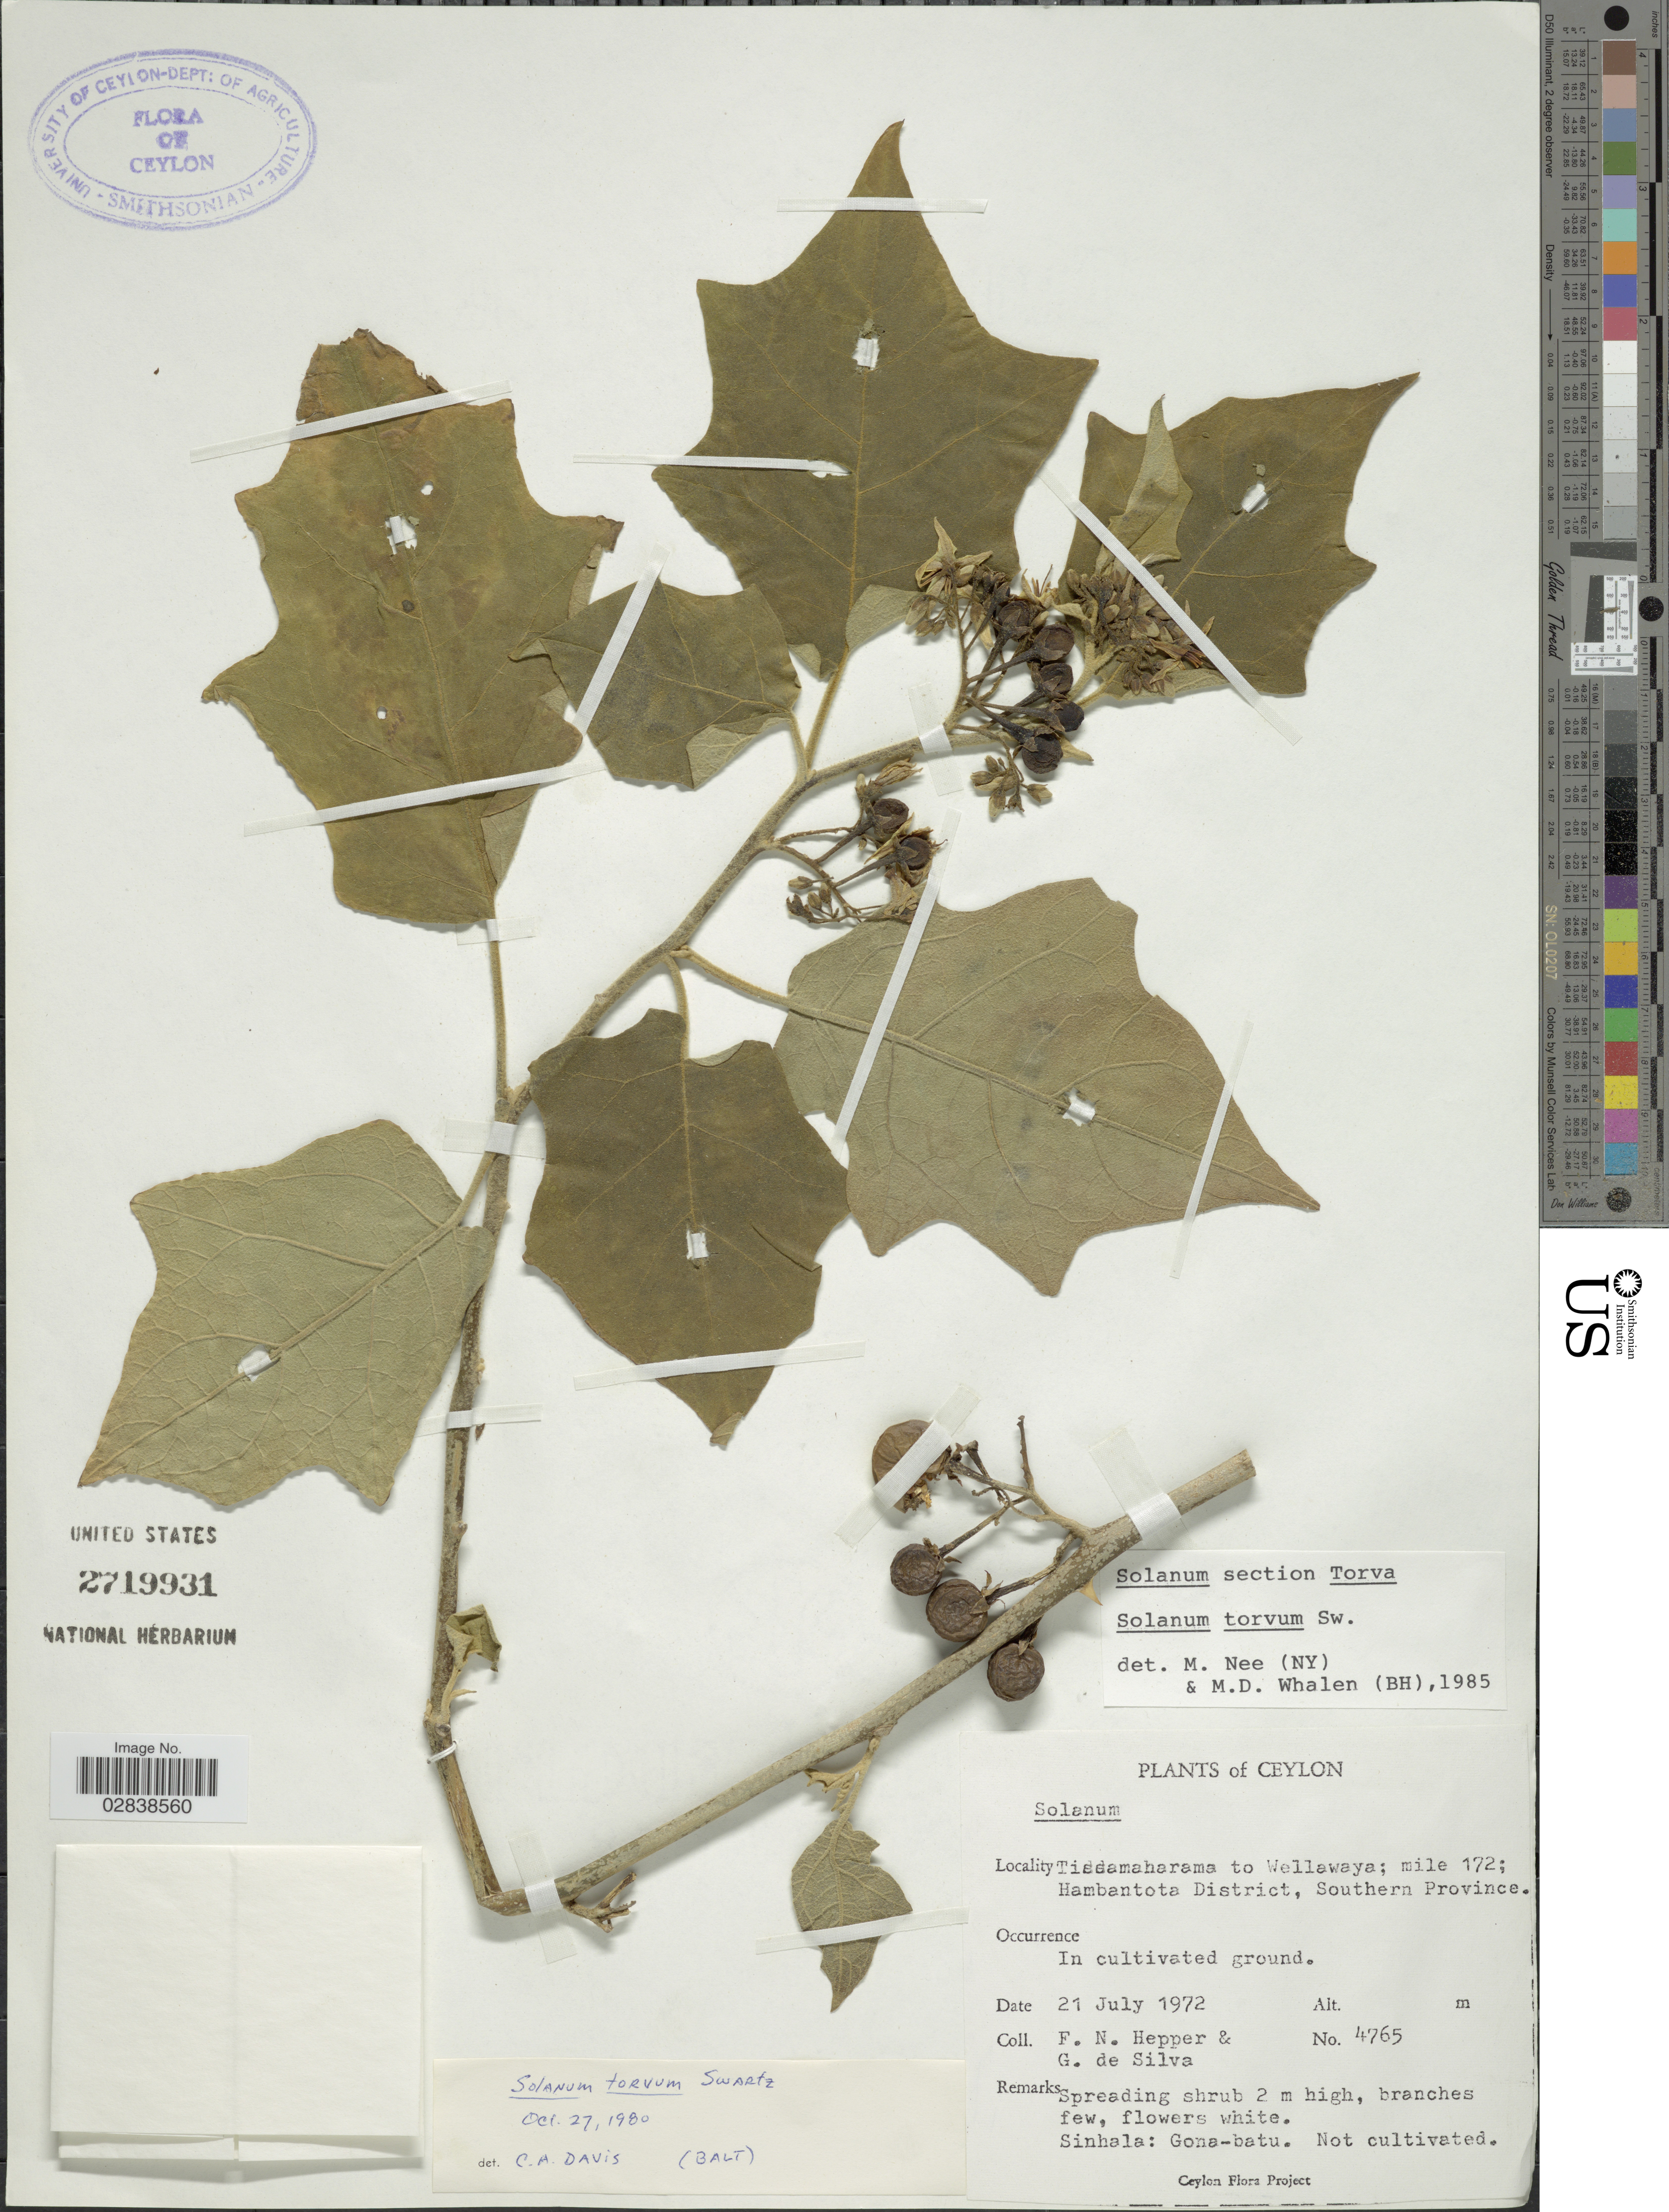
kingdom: Plantae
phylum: Tracheophyta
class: Magnoliopsida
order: Solanales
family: Solanaceae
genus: Solanum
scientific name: Solanum torvum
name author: Sw.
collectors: F. Hepper & G. De Silva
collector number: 4765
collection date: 1972-07-21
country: Sri Lanka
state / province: Southern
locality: Ceylon, Tissamaharama to Wellawaya; mile 172; Hambantota District, Southern Province.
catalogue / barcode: US 2719931